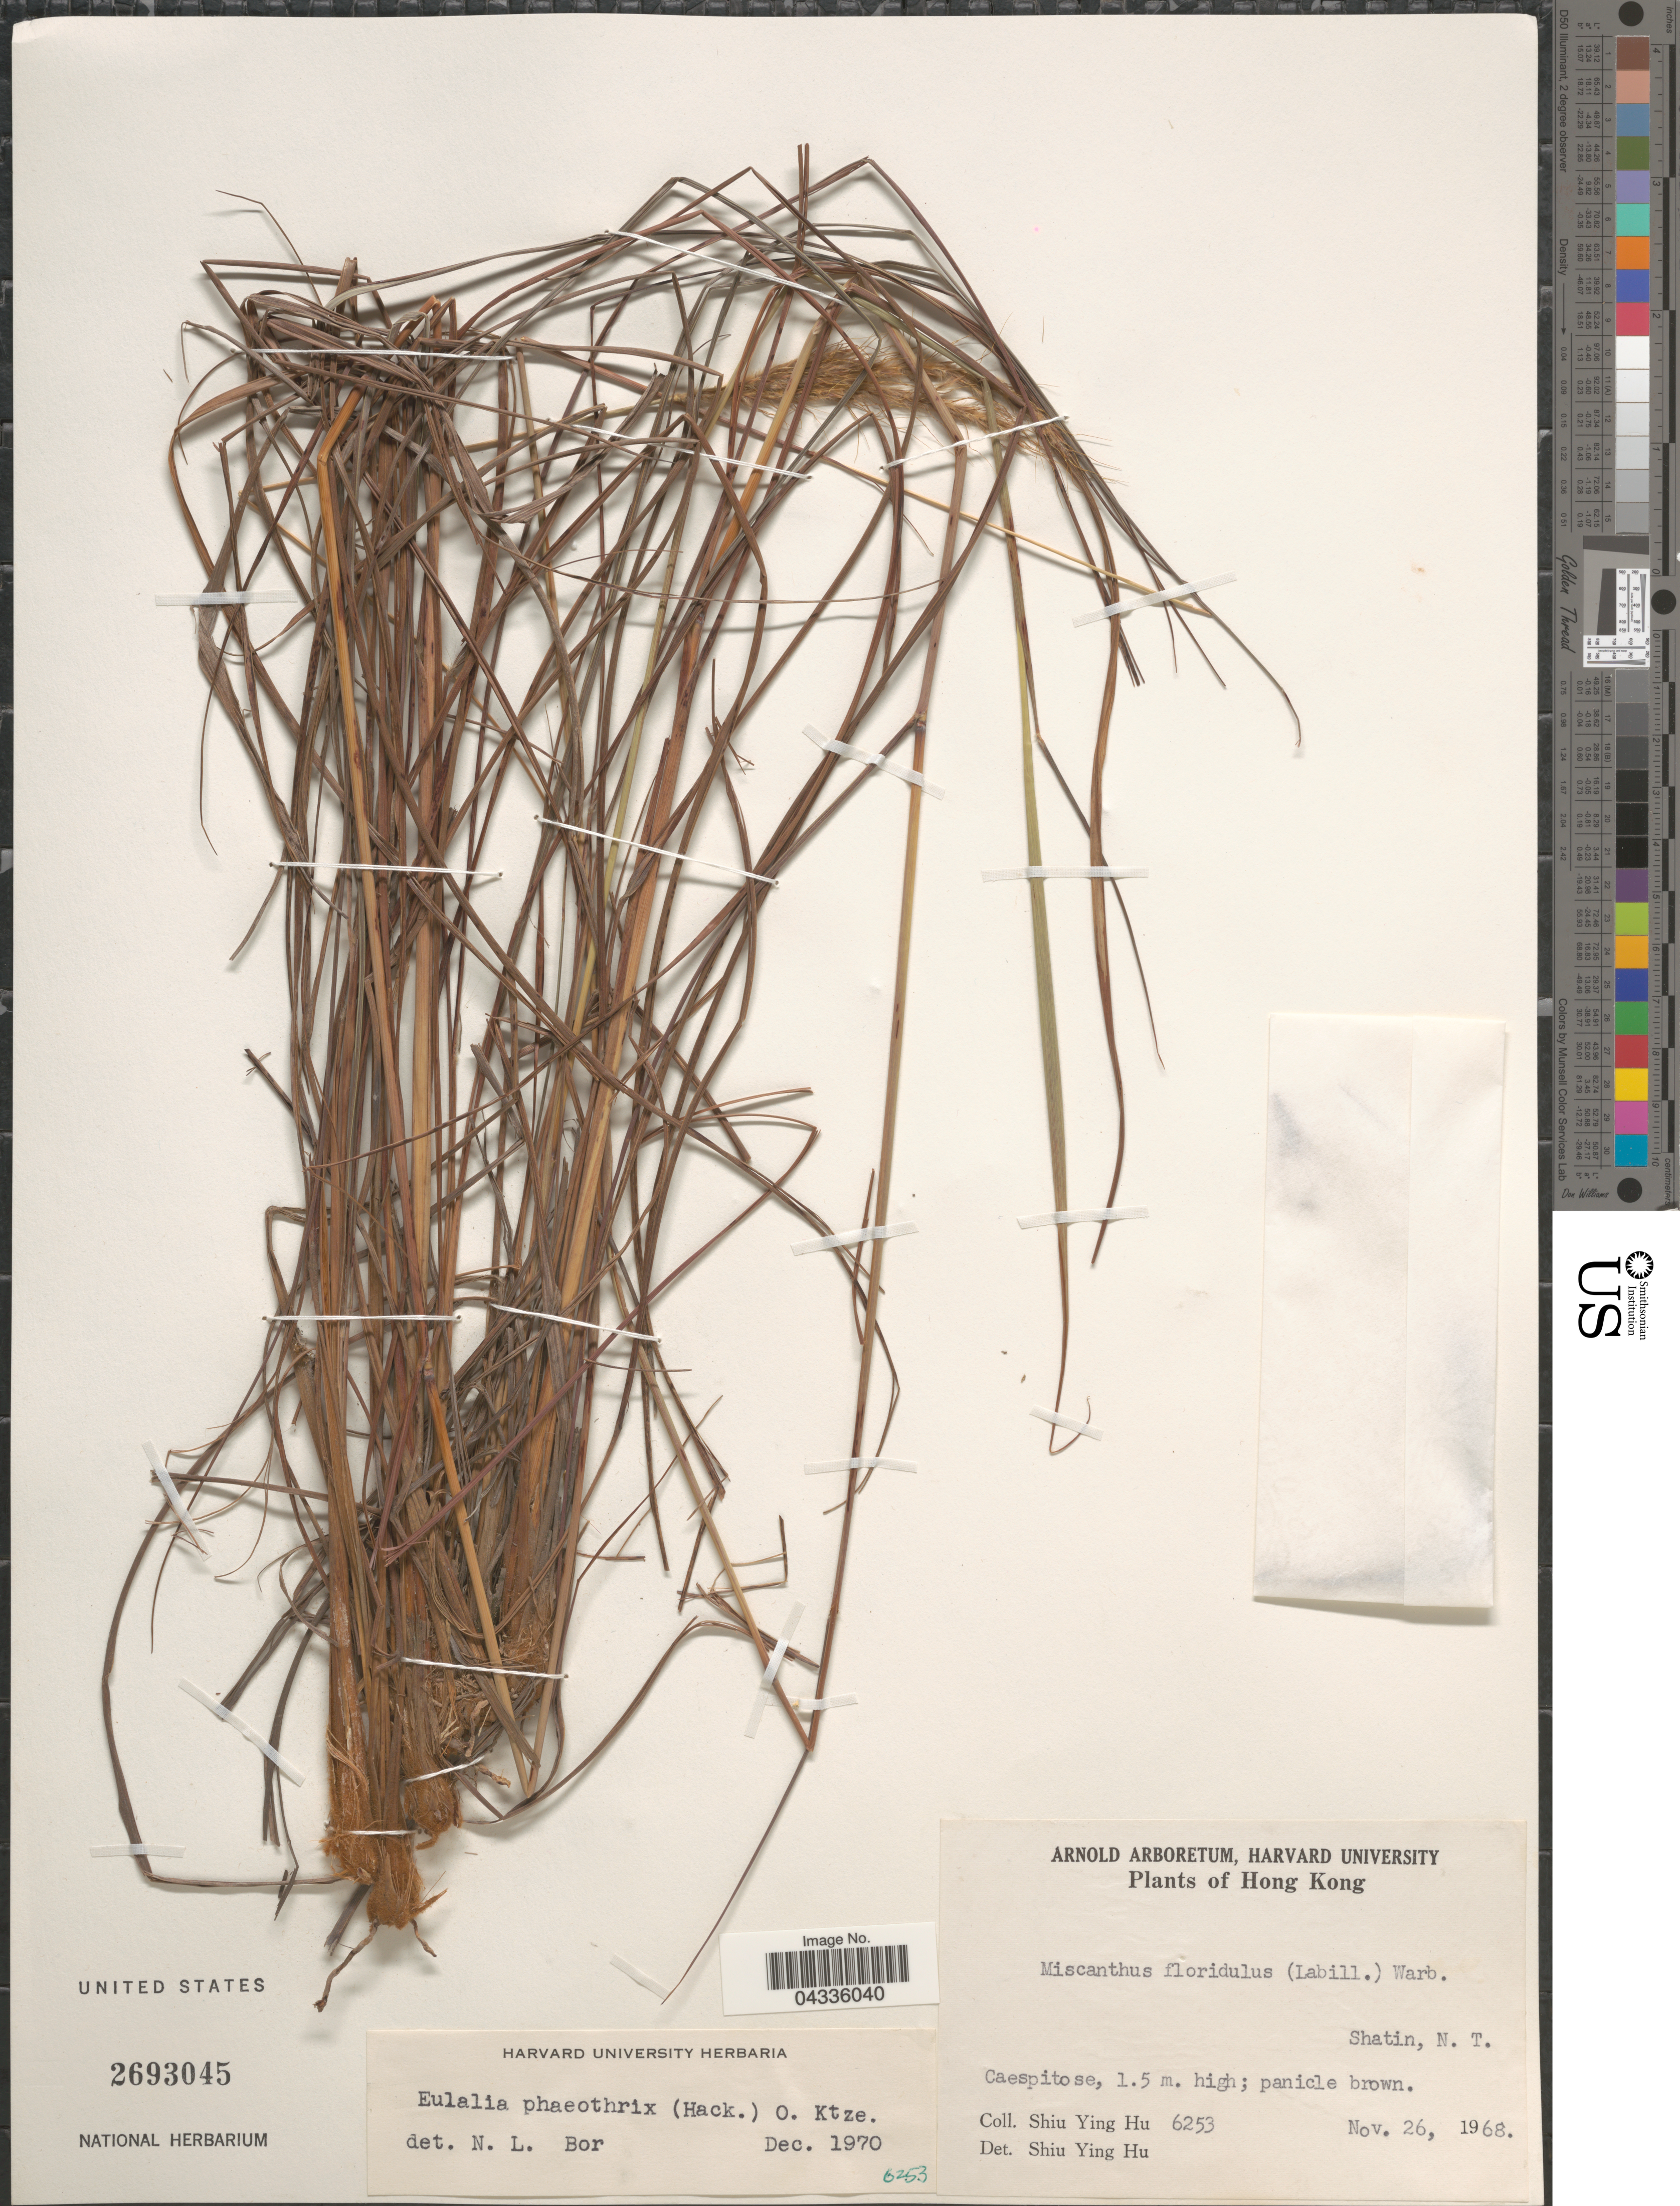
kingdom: Plantae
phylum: Tracheophyta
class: Liliopsida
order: Poales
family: Poaceae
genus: Eulalia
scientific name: Eulalia phaeothrix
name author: (Hack.) Kuntze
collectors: S. Y. Hu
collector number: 6253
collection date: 1968-11-26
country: China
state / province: Hong Kong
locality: Shatin, N.T.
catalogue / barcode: US 2693045